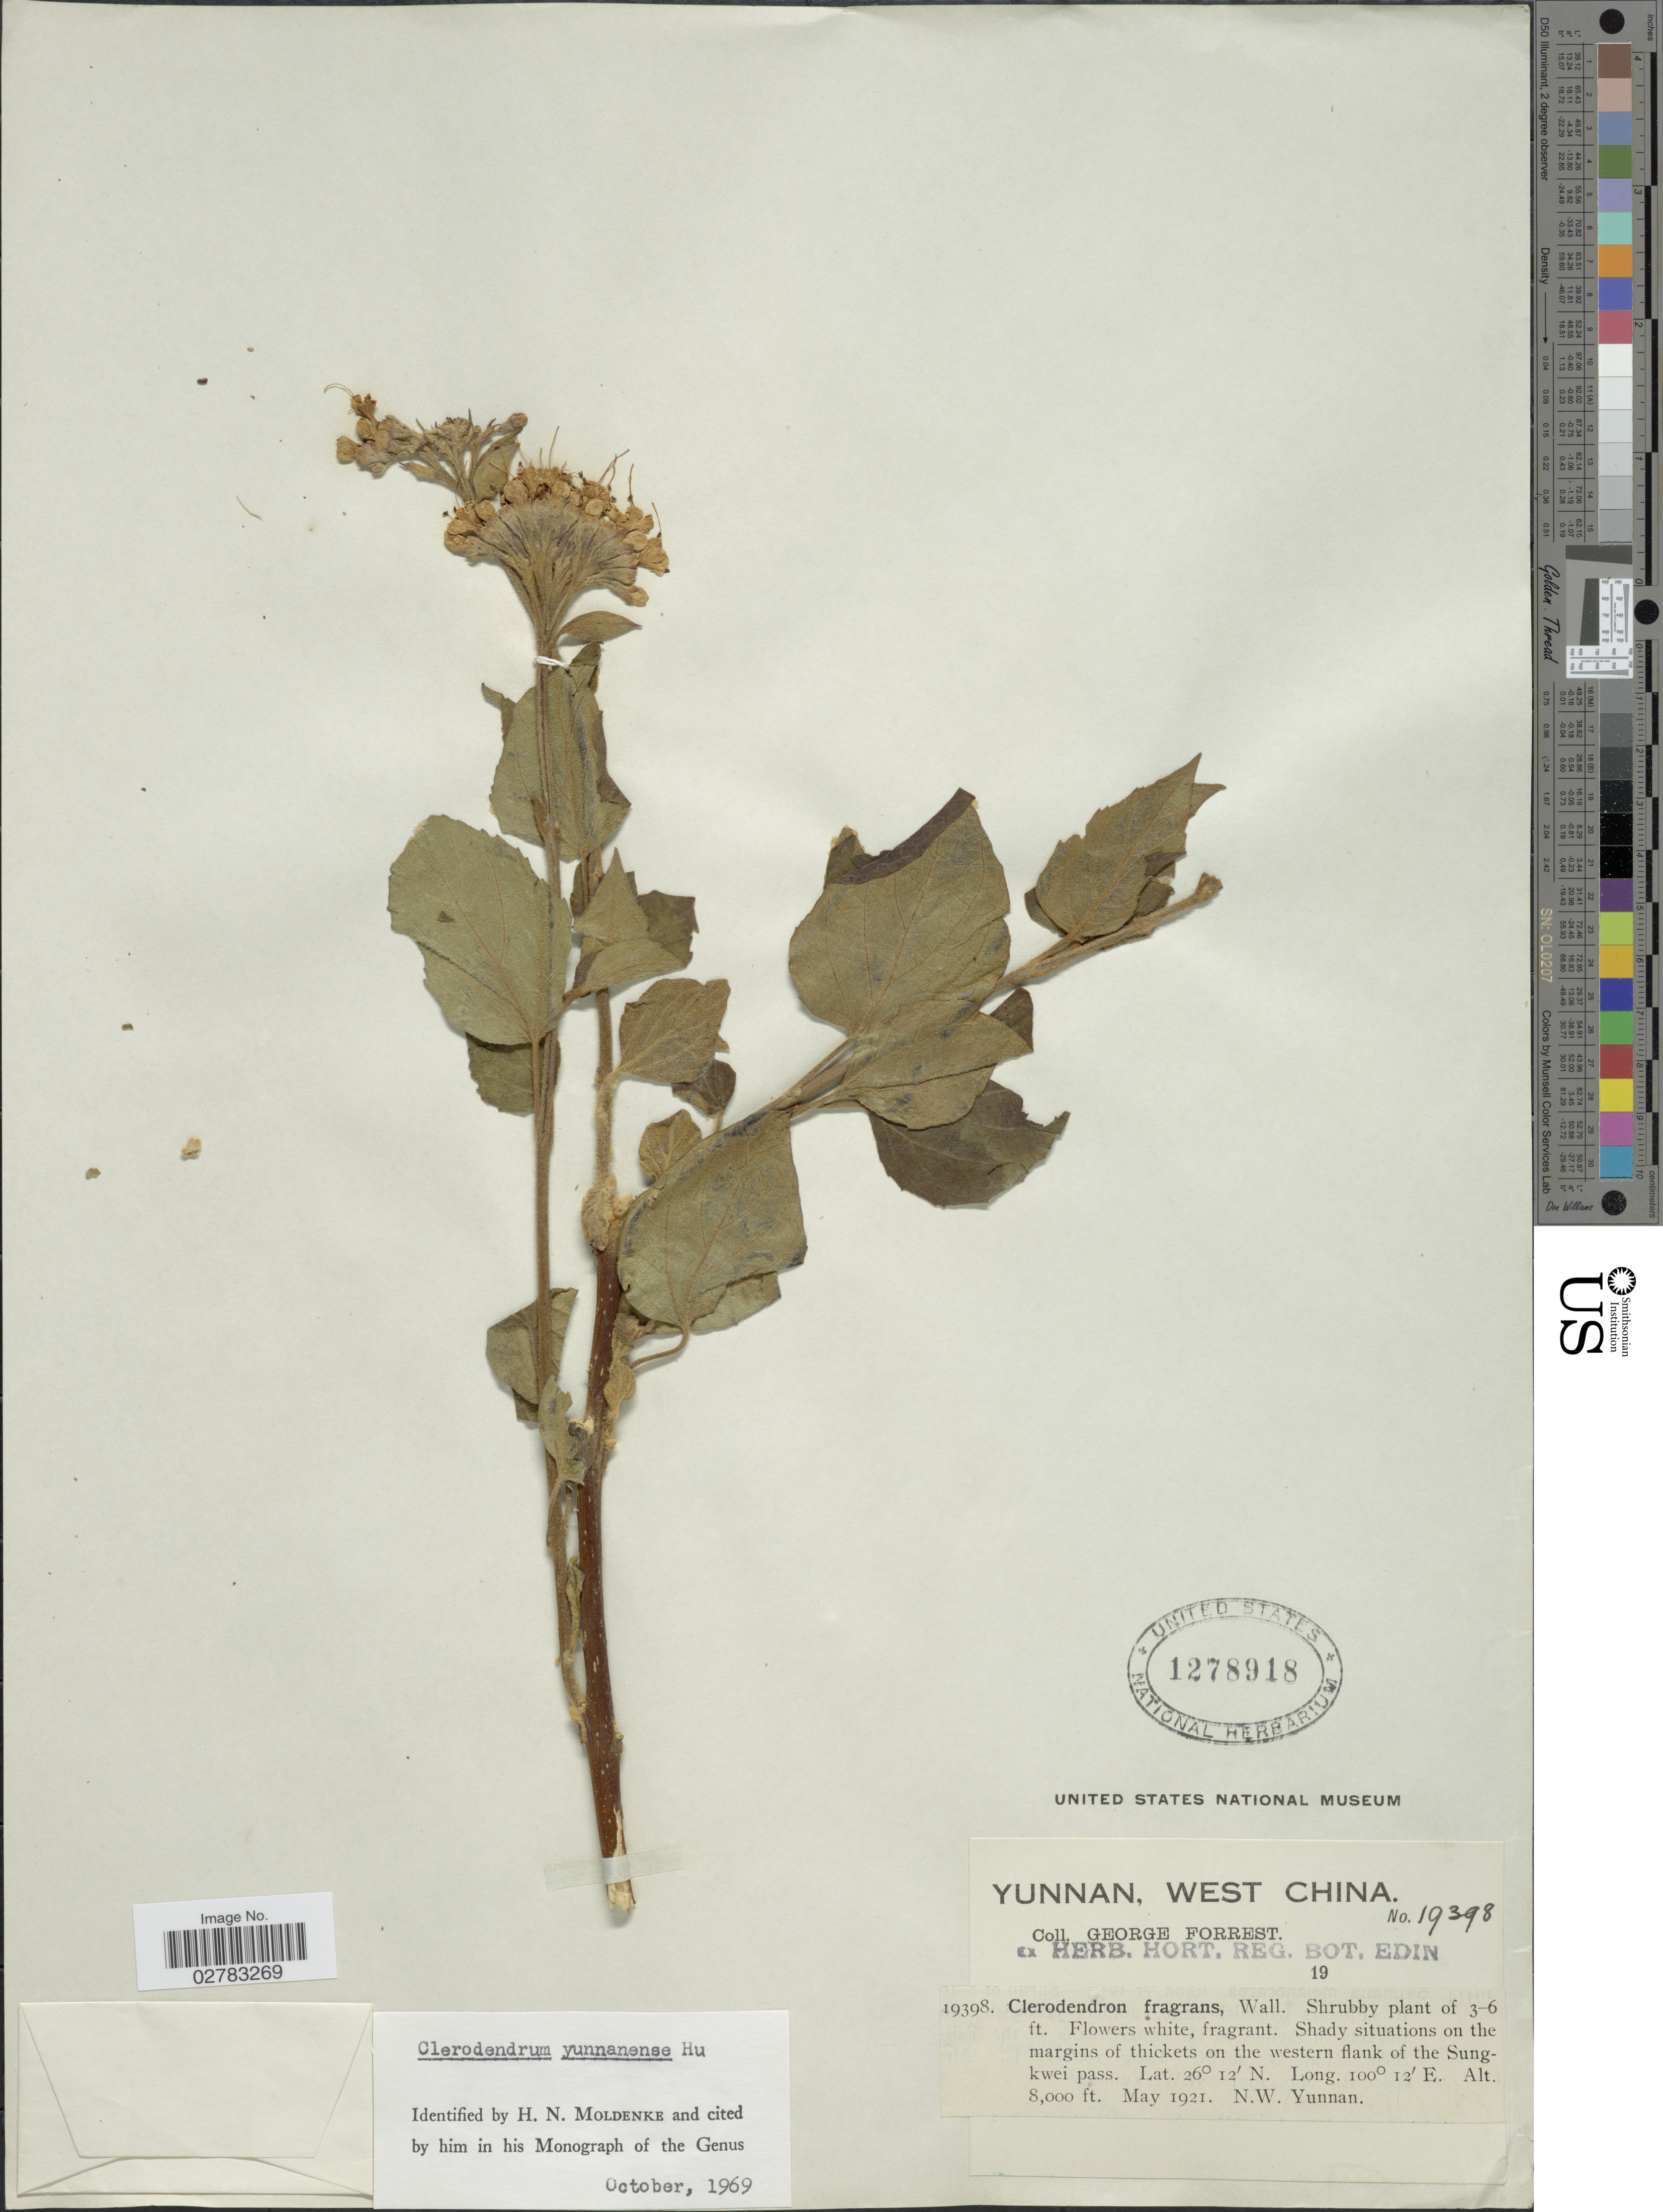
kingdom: Plantae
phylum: Tracheophyta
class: Magnoliopsida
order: Lamiales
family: Lamiaceae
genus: Clerodendrum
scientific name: Clerodendrum yunnanense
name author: S.Y. Hu in Hand.-Mazz.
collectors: G. Forrest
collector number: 19398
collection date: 1921-05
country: China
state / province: Yunnan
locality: West China, on the western flank of the Sungkwei pass., N.W. Yunnan.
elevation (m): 2438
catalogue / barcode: US 1278918